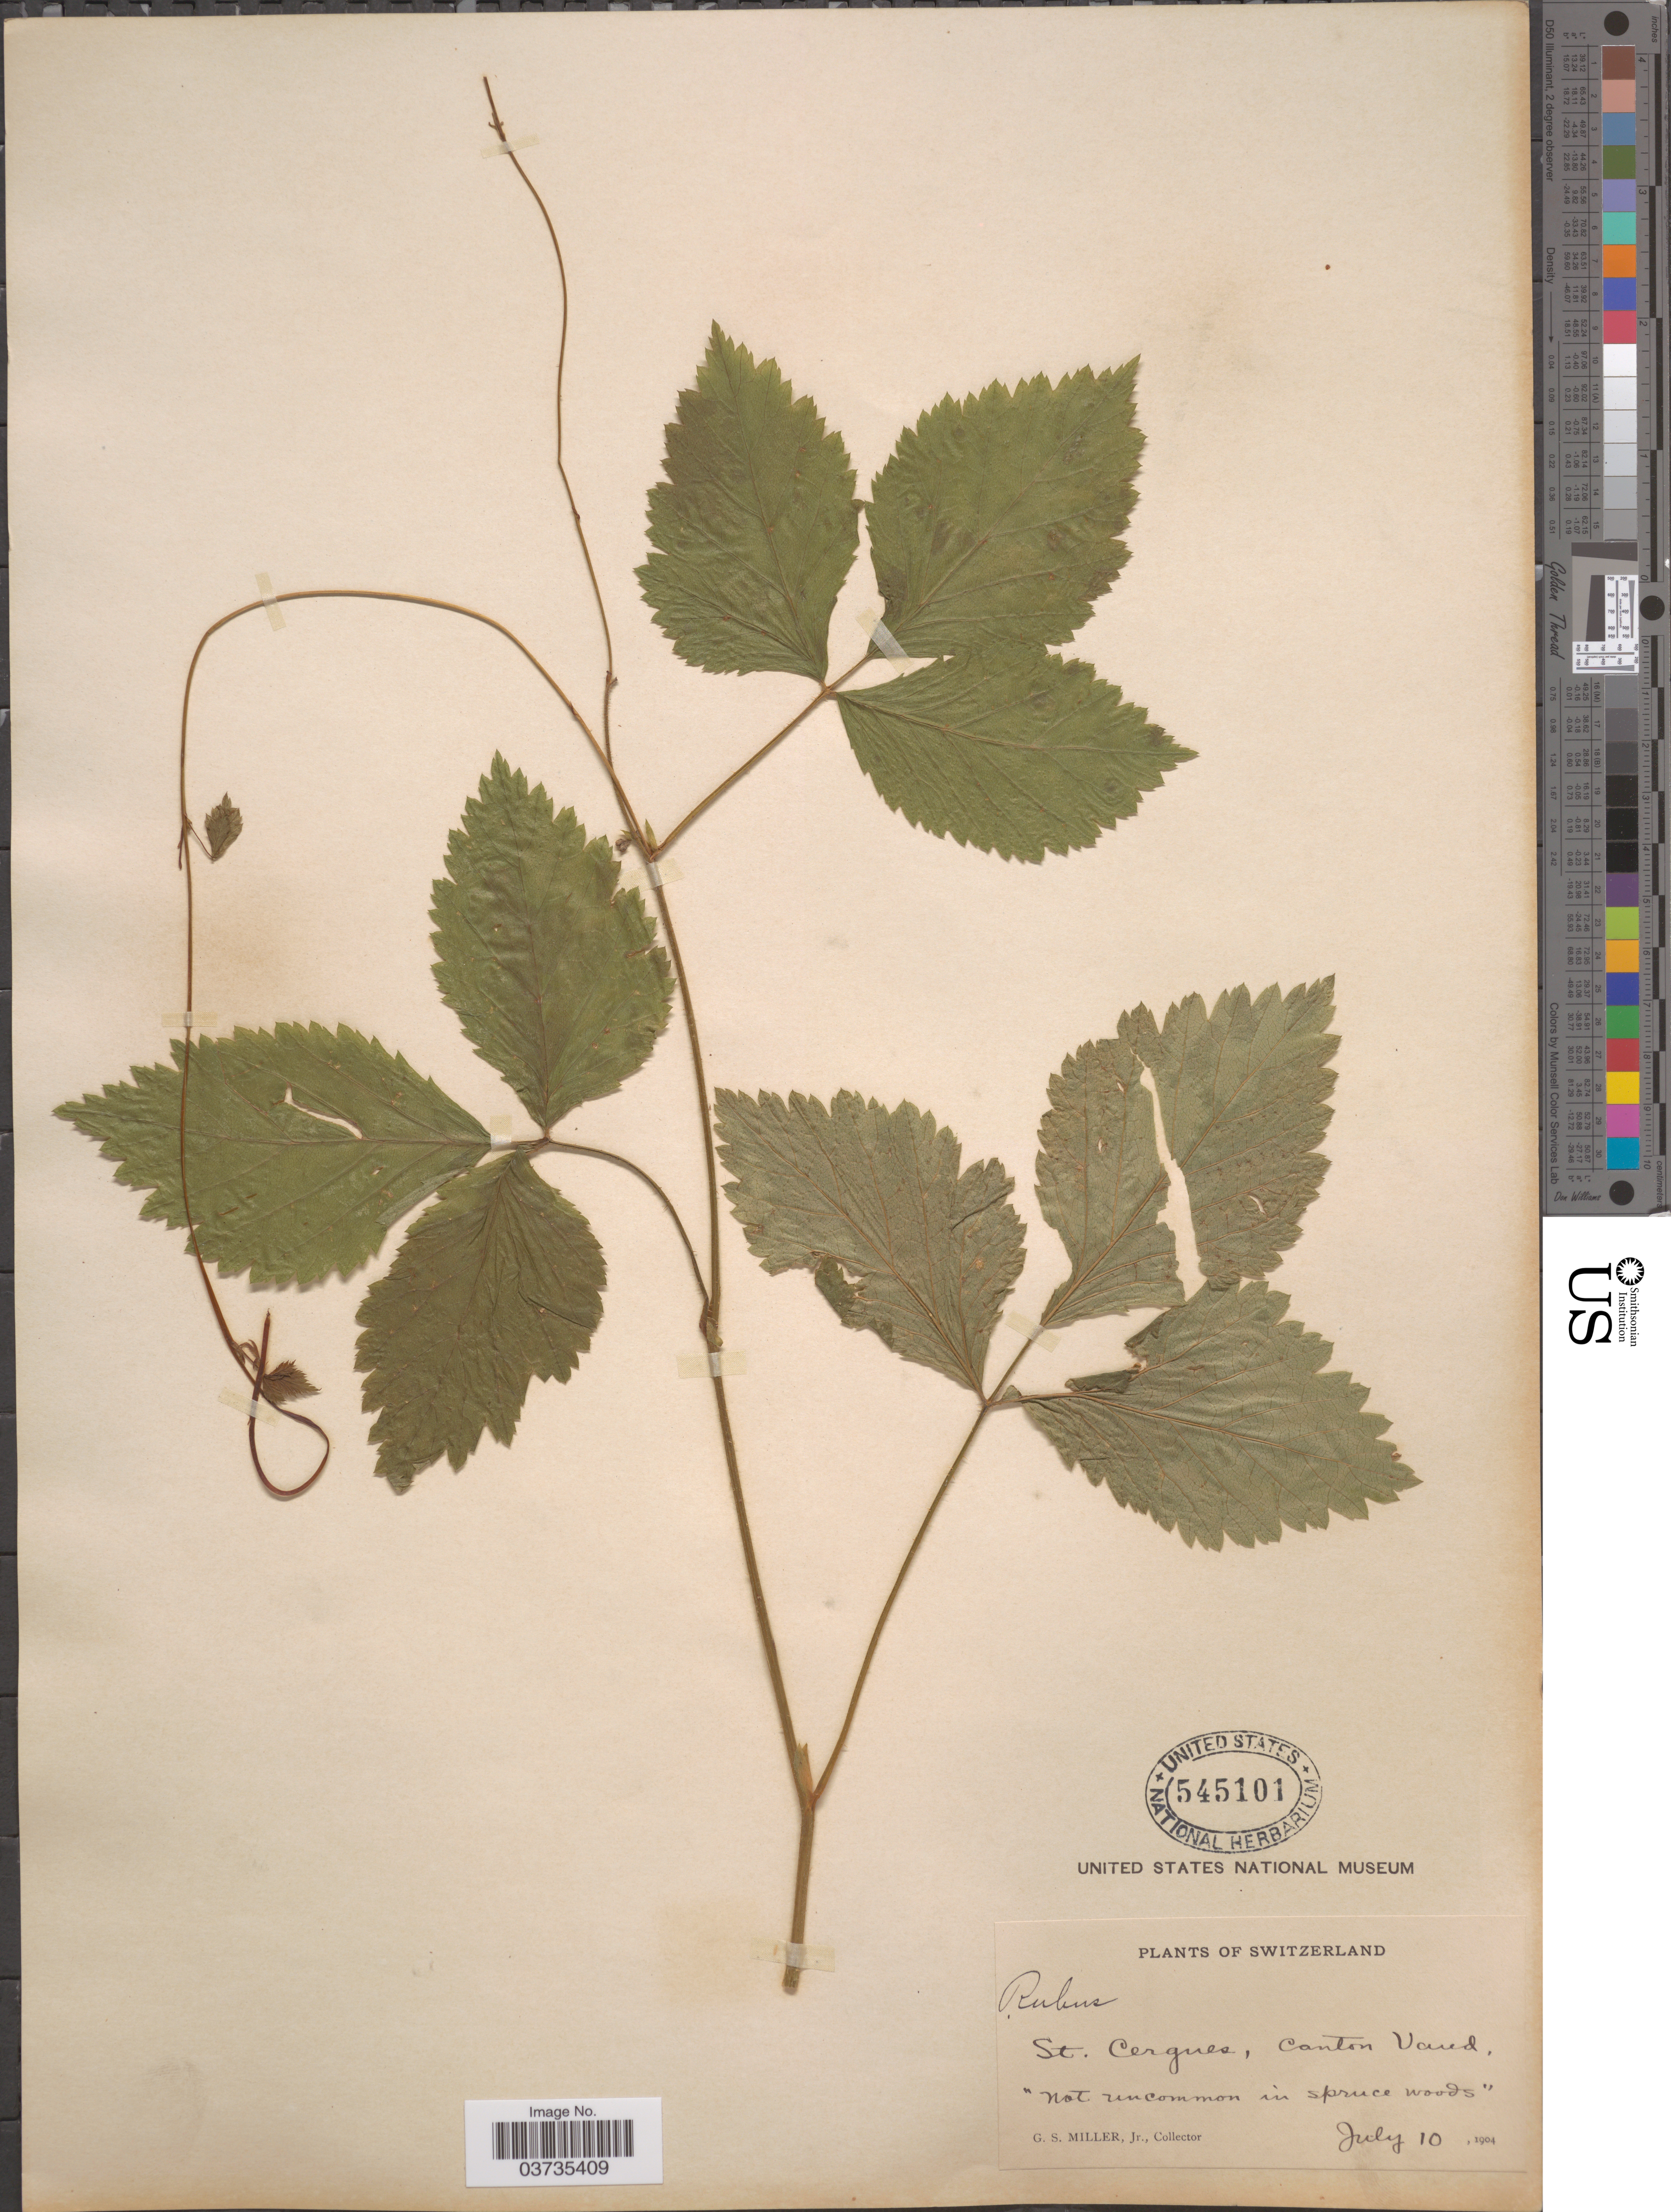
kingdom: Plantae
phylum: Tracheophyta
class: Magnoliopsida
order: Rosales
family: Rosaceae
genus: Rubus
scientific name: Rubus sp.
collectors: G. S. Miller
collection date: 1904-07-10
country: Switzerland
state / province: Vaud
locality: St. Cergues, Canton Vaud.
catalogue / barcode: US 545101